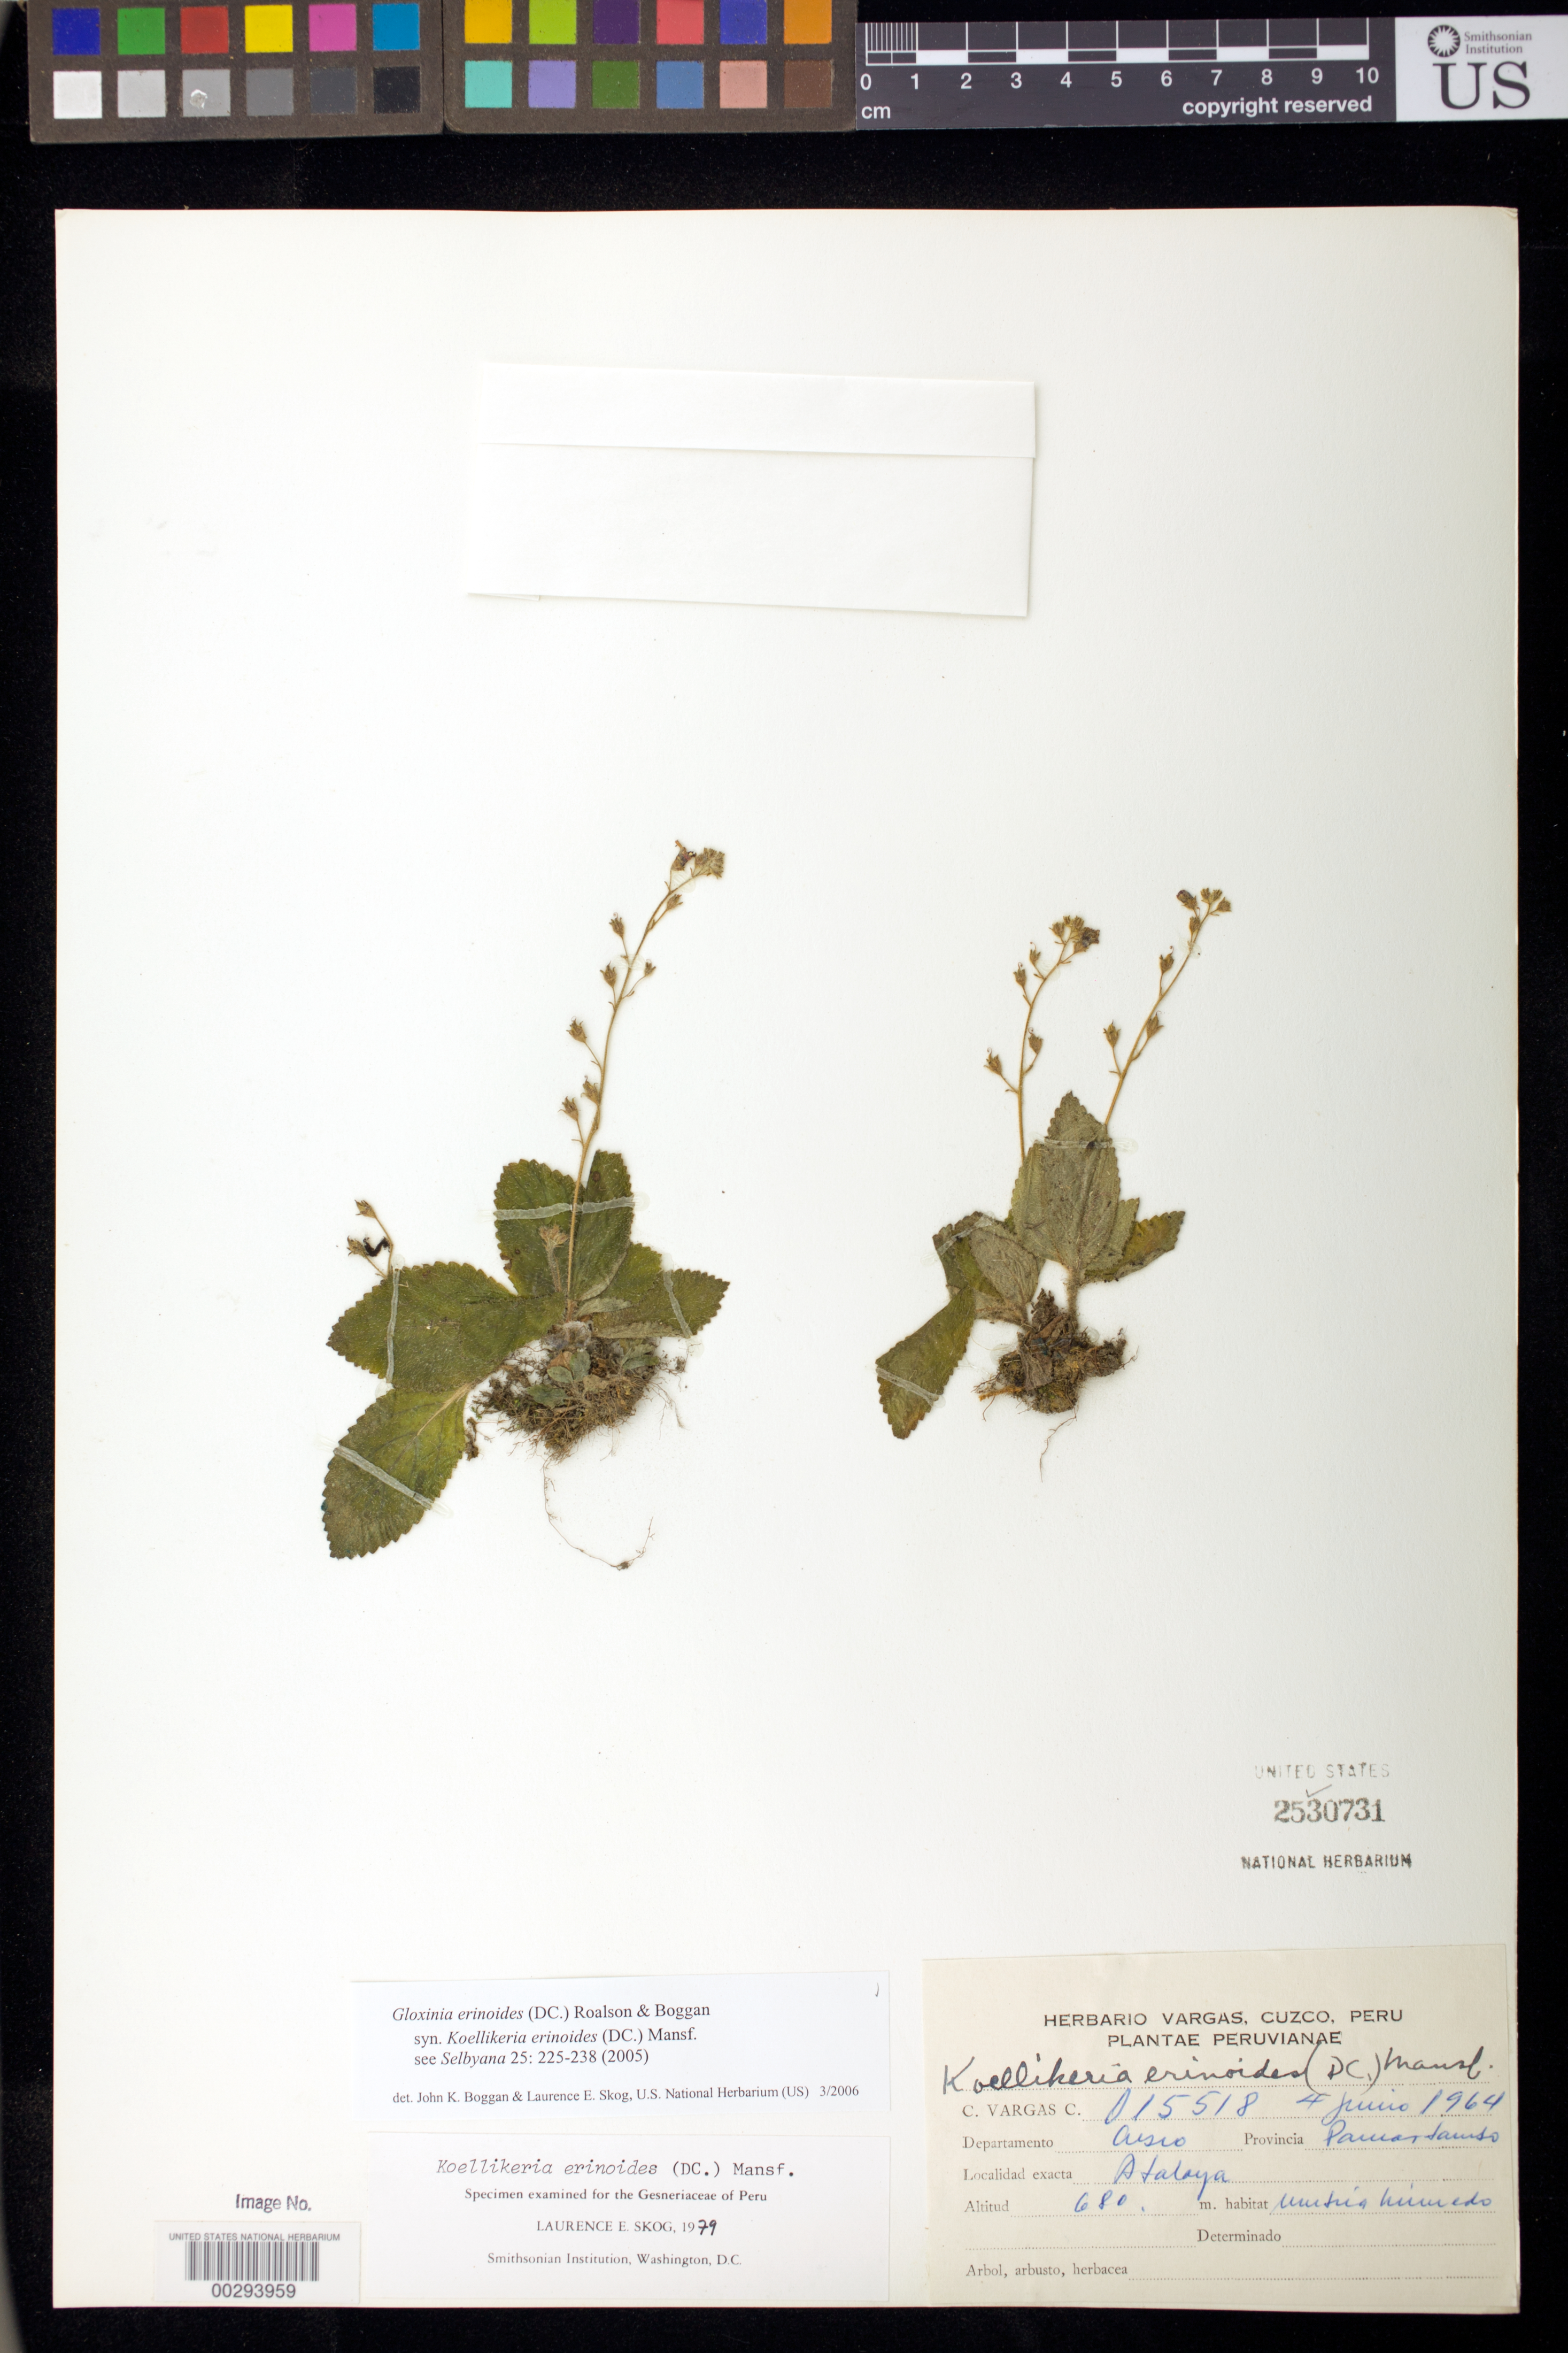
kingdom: Plantae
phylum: Tracheophyta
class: Magnoliopsida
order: Lamiales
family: Gesneriaceae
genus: Gloxinia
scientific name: Gloxinia erinoides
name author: (DC.) Roalson & Boggan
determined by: Boggan, J. K.; Skog, L. E.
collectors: C. Vargas C.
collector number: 15518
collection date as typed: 04 Jun 1964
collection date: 1964-06-04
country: Peru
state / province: Cusco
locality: Paucartambo, Atalaya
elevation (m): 680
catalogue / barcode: US 2530731